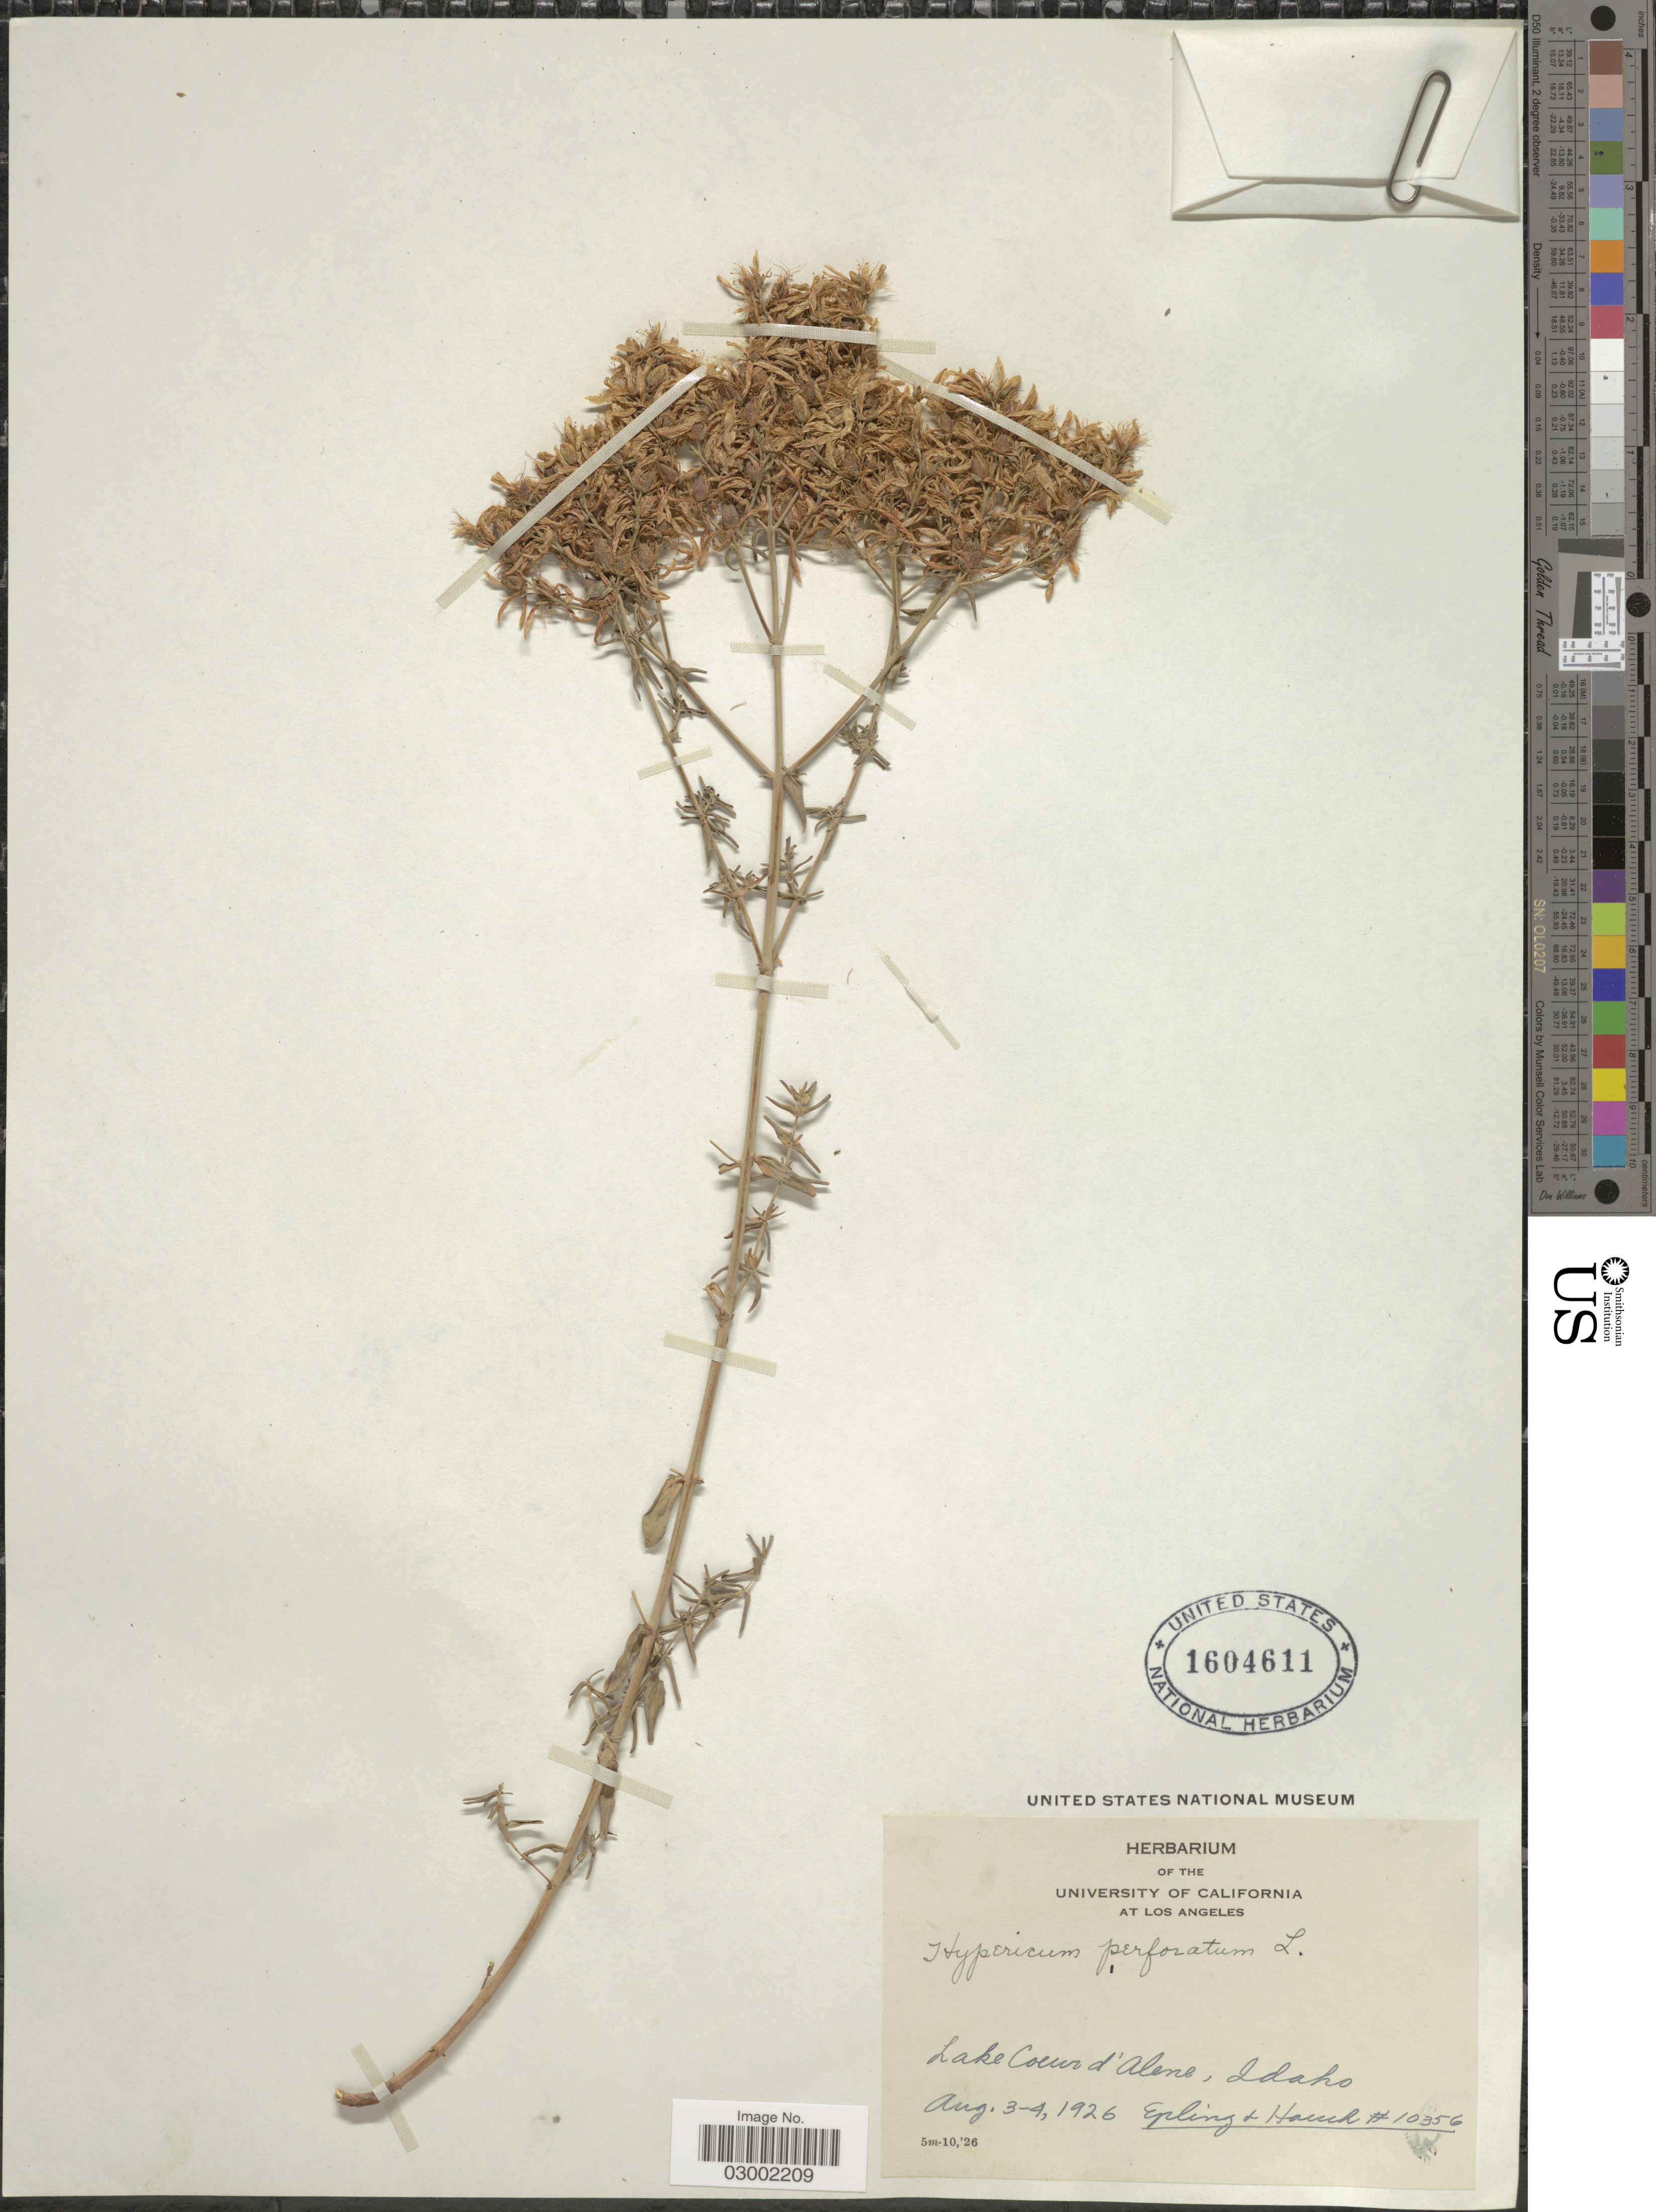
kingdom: Plantae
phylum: Tracheophyta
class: Magnoliopsida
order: Malpighiales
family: Hypericaceae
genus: Hypericum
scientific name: Hypericum perforatum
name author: L.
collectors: -- Epling & -. Hauch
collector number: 10356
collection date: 1926-08-03/1926-08-04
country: United States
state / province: Idaho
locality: Lake Coeur d'Alene, Idaho.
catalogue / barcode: US 1604611